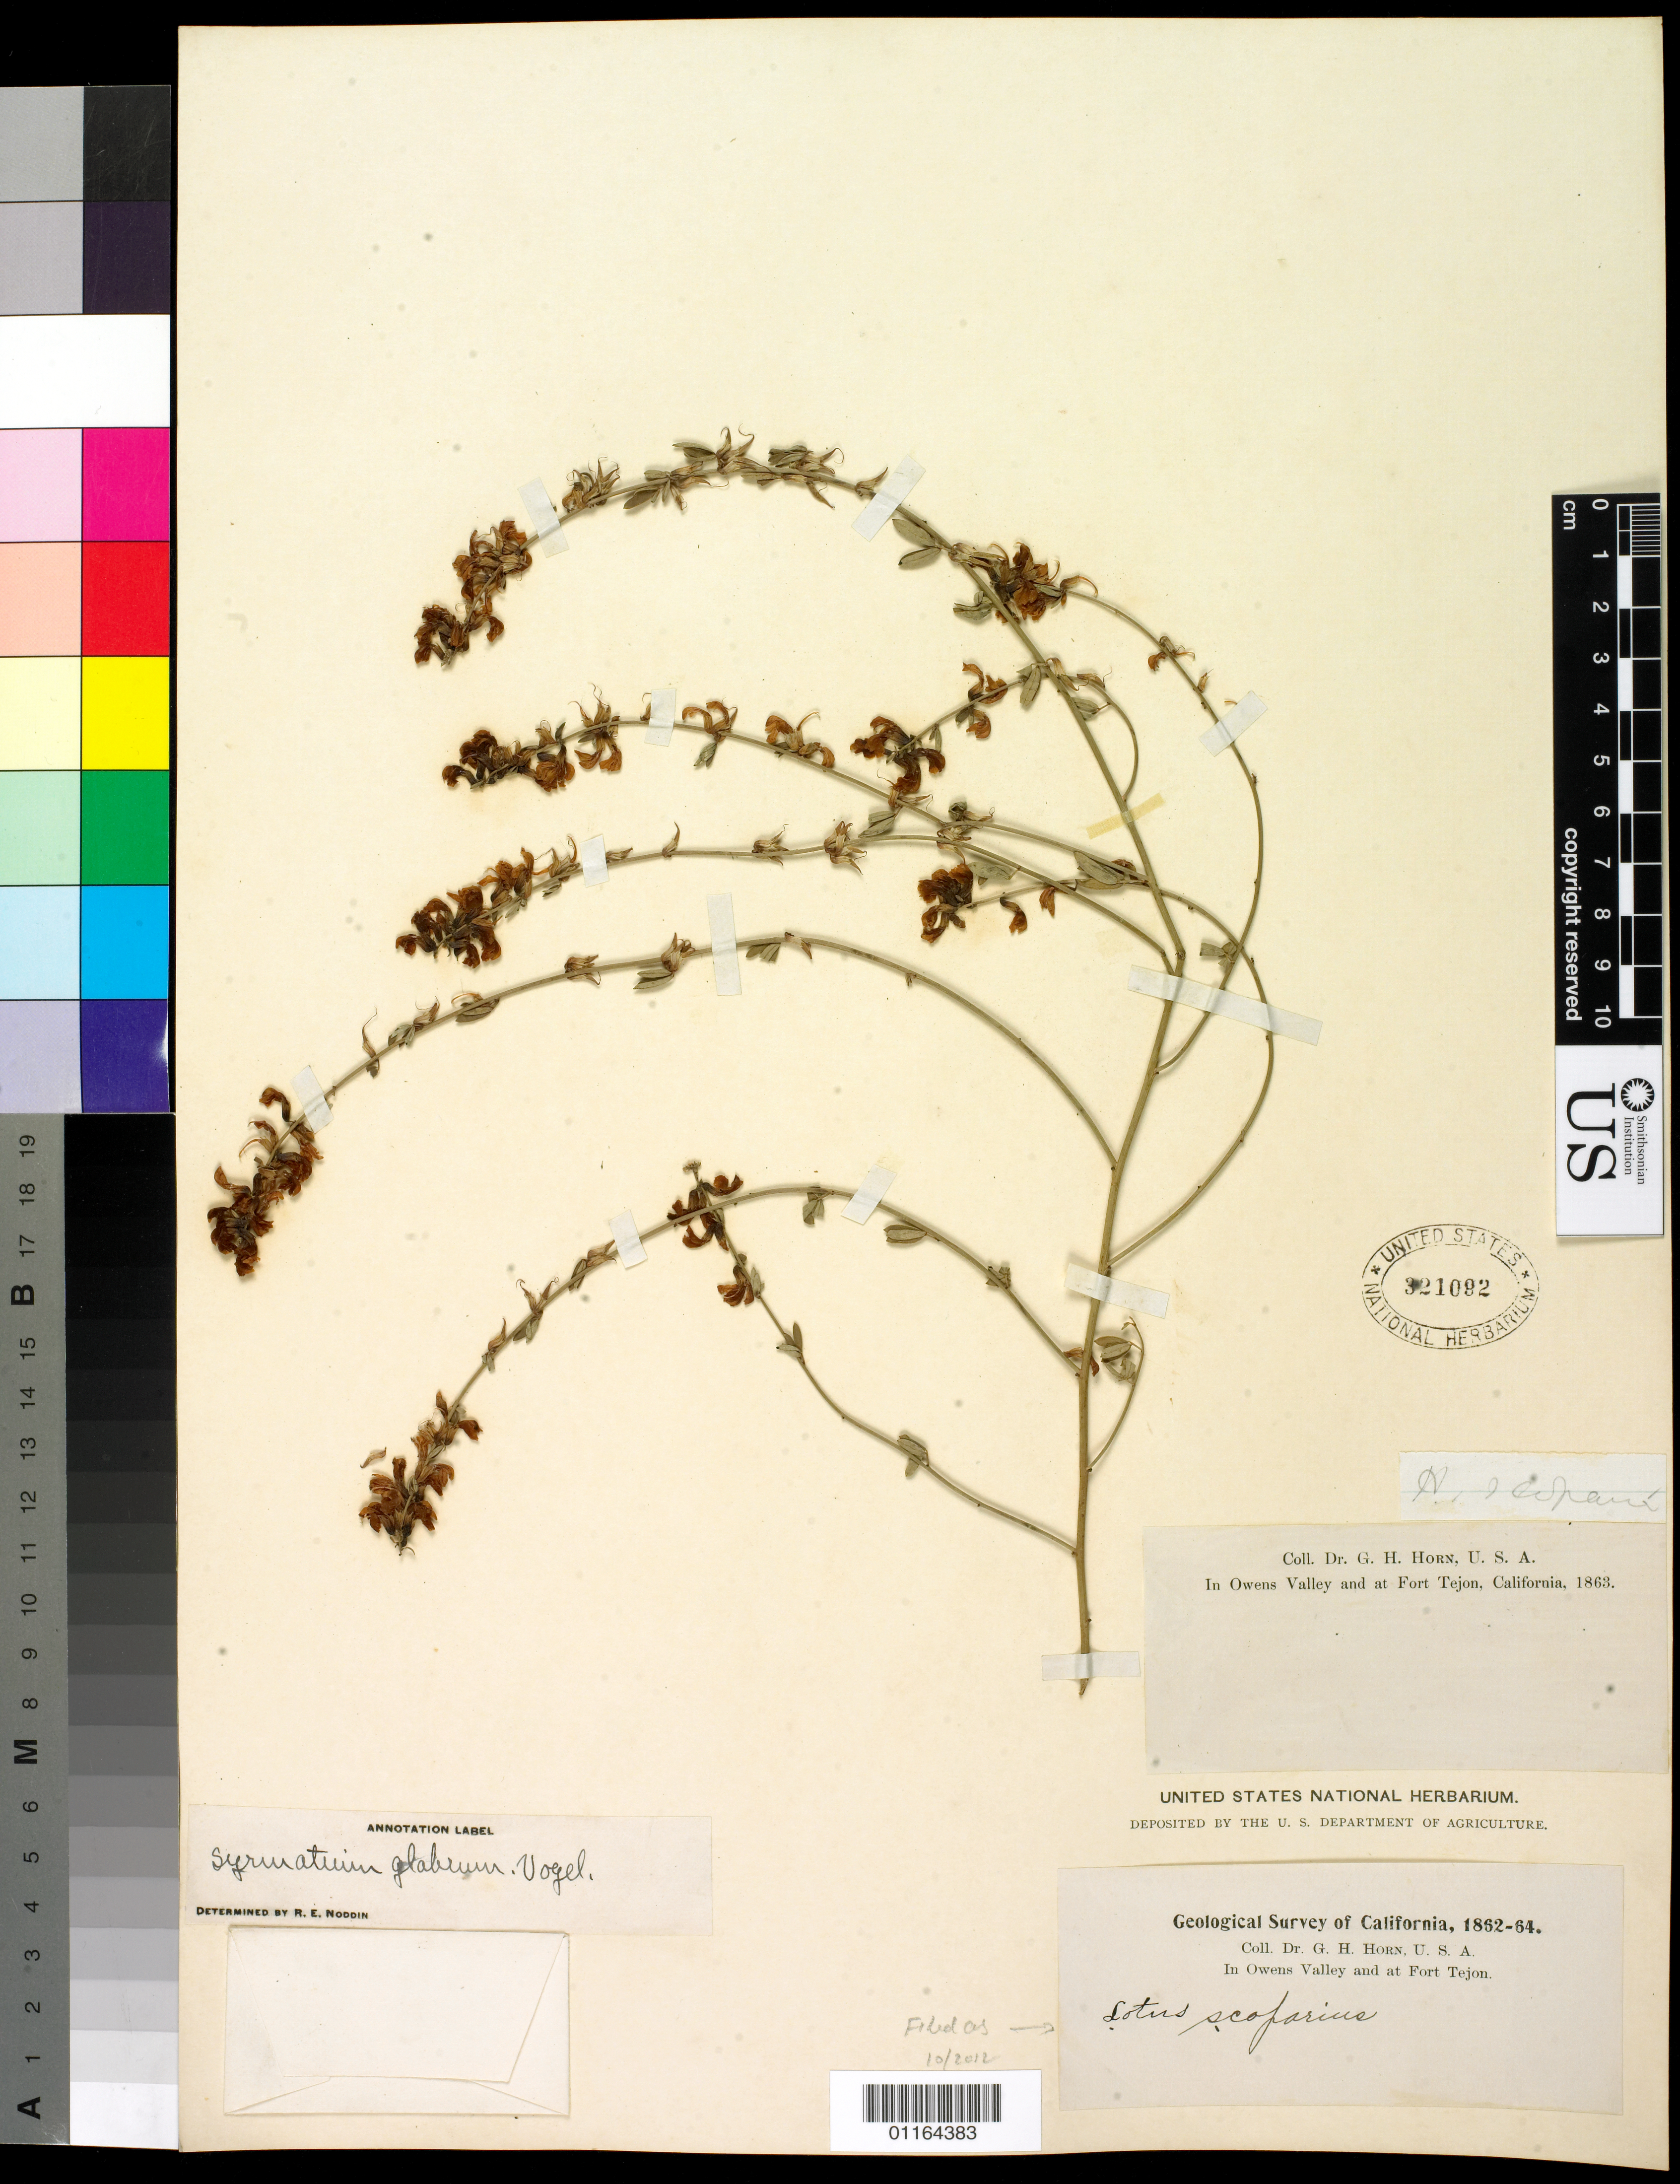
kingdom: Plantae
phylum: Tracheophyta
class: Magnoliopsida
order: Fabales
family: Fabaceae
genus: Syrmatium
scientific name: Syrmatium glabrum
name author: Vogel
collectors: G. Horn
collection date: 1862/1864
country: United States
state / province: California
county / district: Kern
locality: In Owens Valley and at Fort Tejon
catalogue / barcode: US 321092